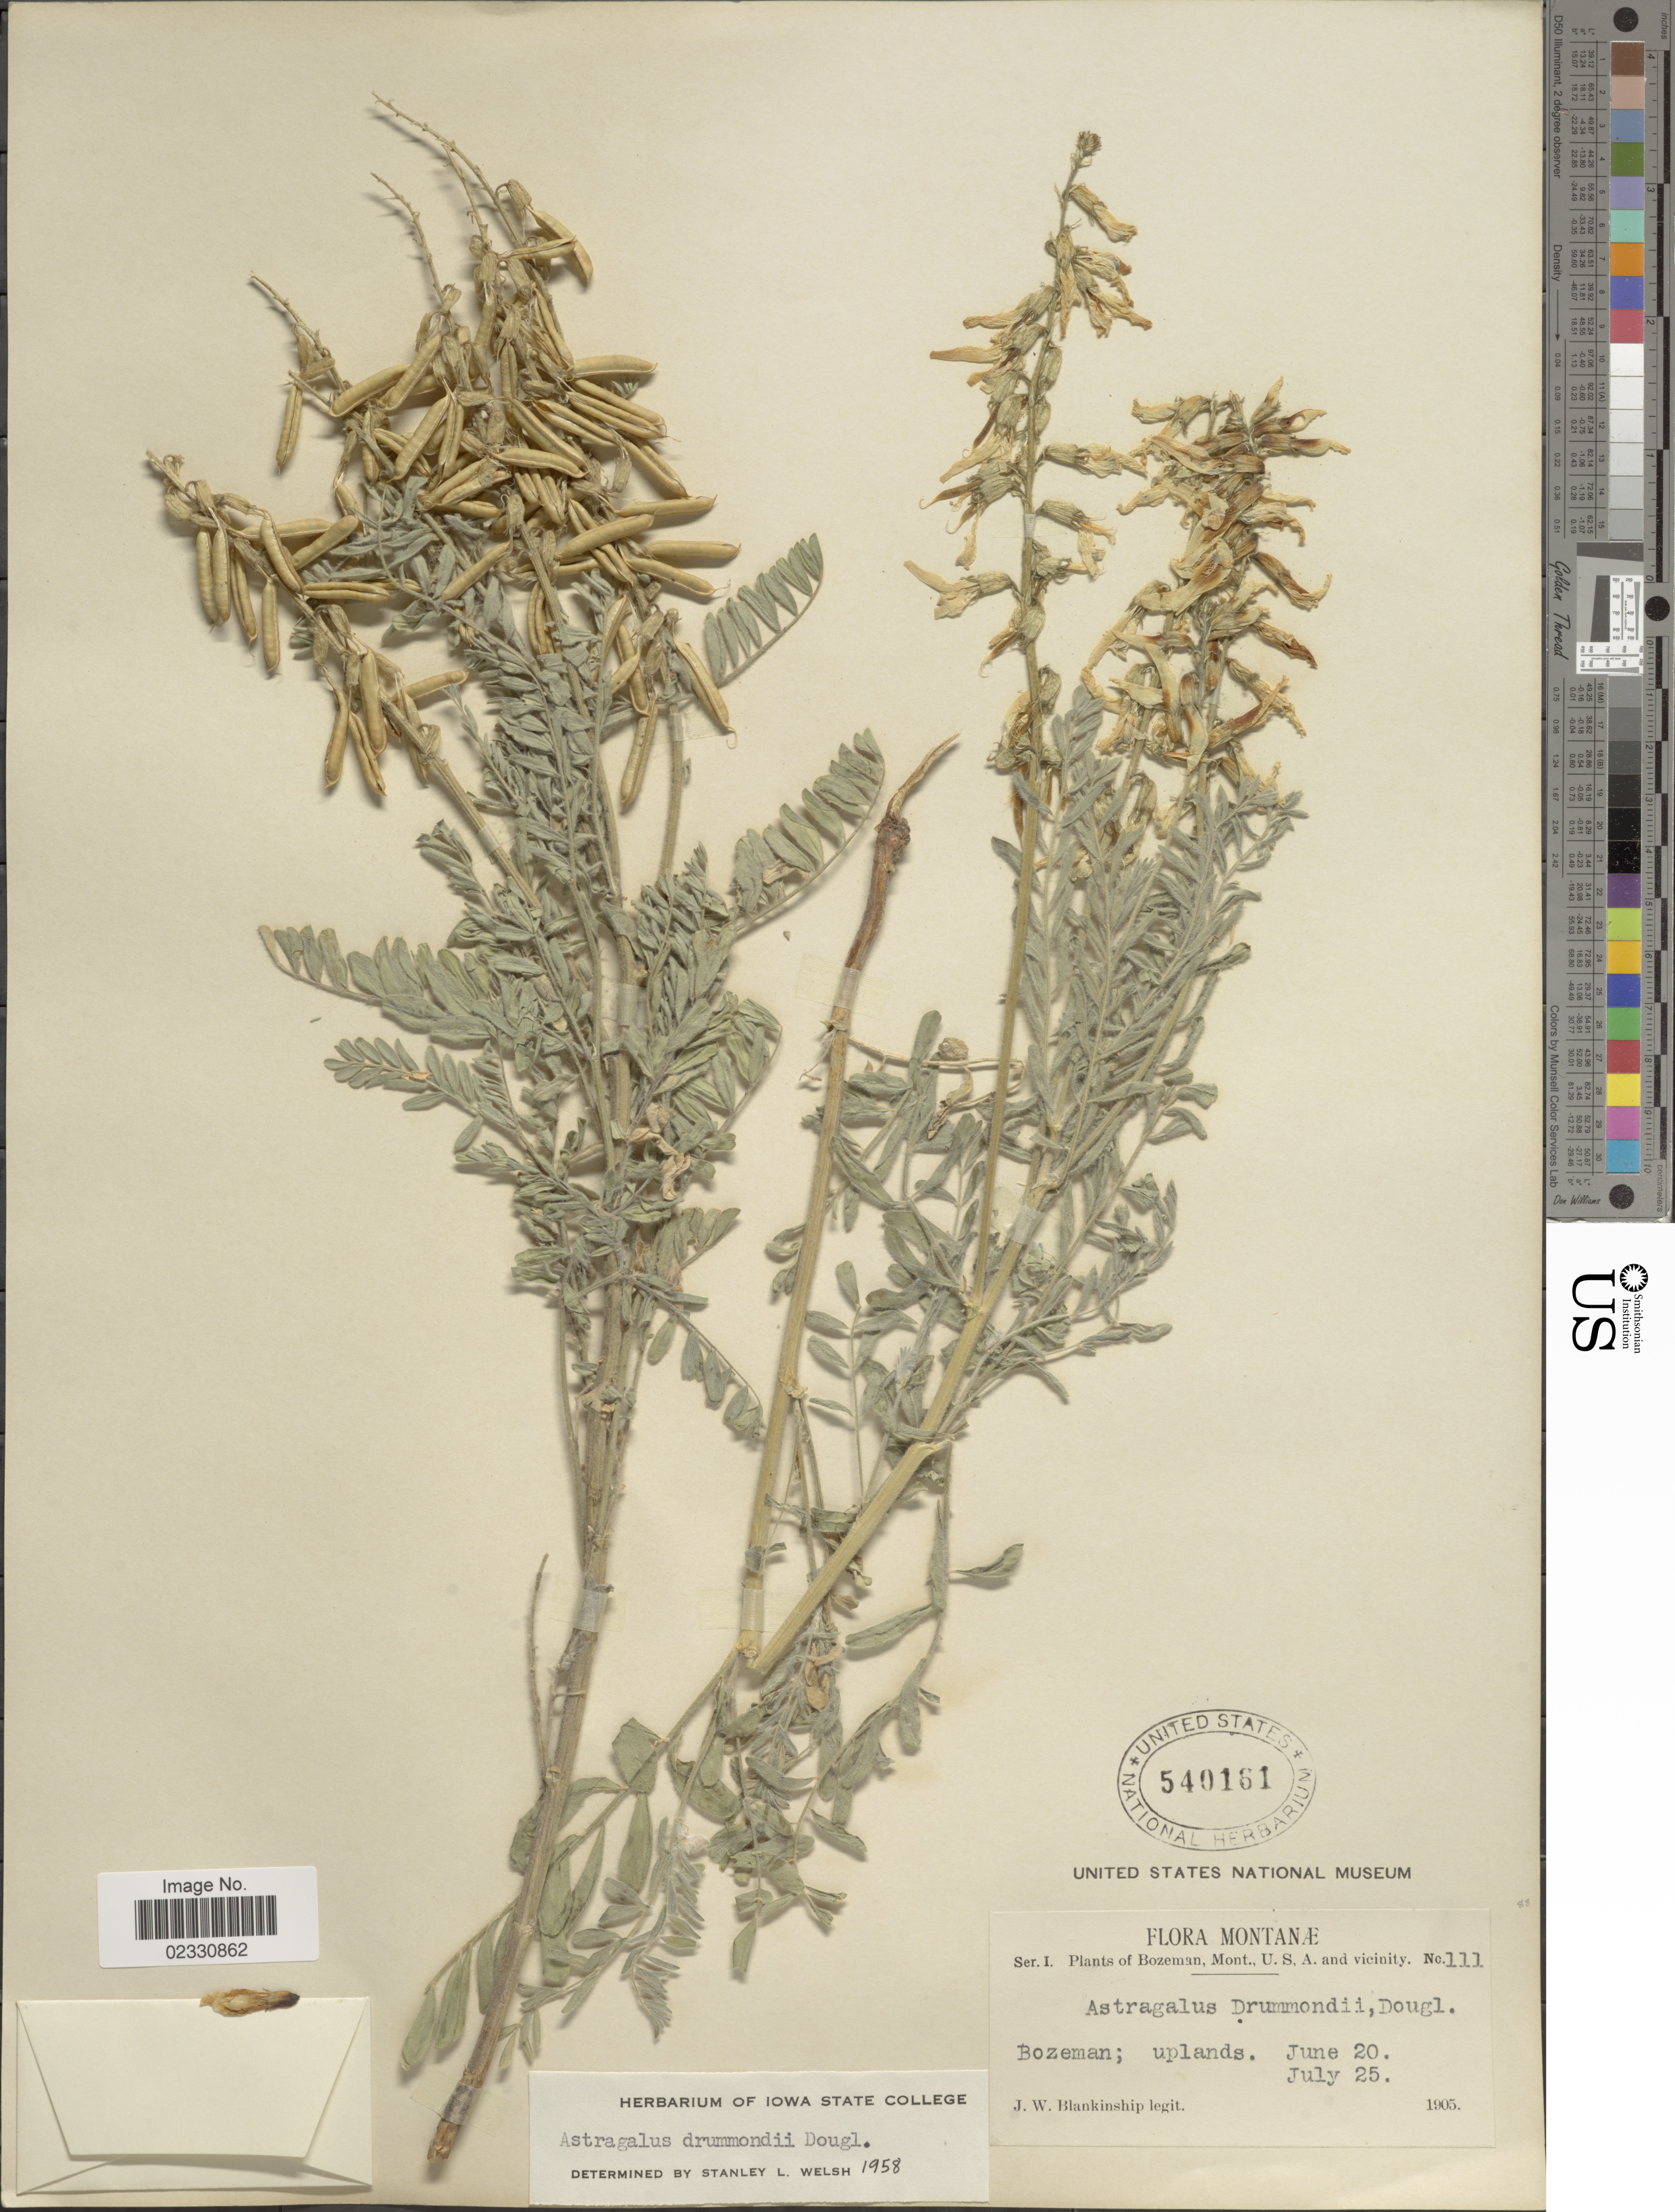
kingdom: Plantae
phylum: Tracheophyta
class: Magnoliopsida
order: Fabales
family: Fabaceae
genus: Astragalus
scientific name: Astragalus drummondii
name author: Hook.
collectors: J. W. Blankinship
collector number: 111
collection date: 1905-06-20/1905-07-25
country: United States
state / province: Montana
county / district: Gallatin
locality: Bozeman, Bozeman; uplands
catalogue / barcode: US 540161